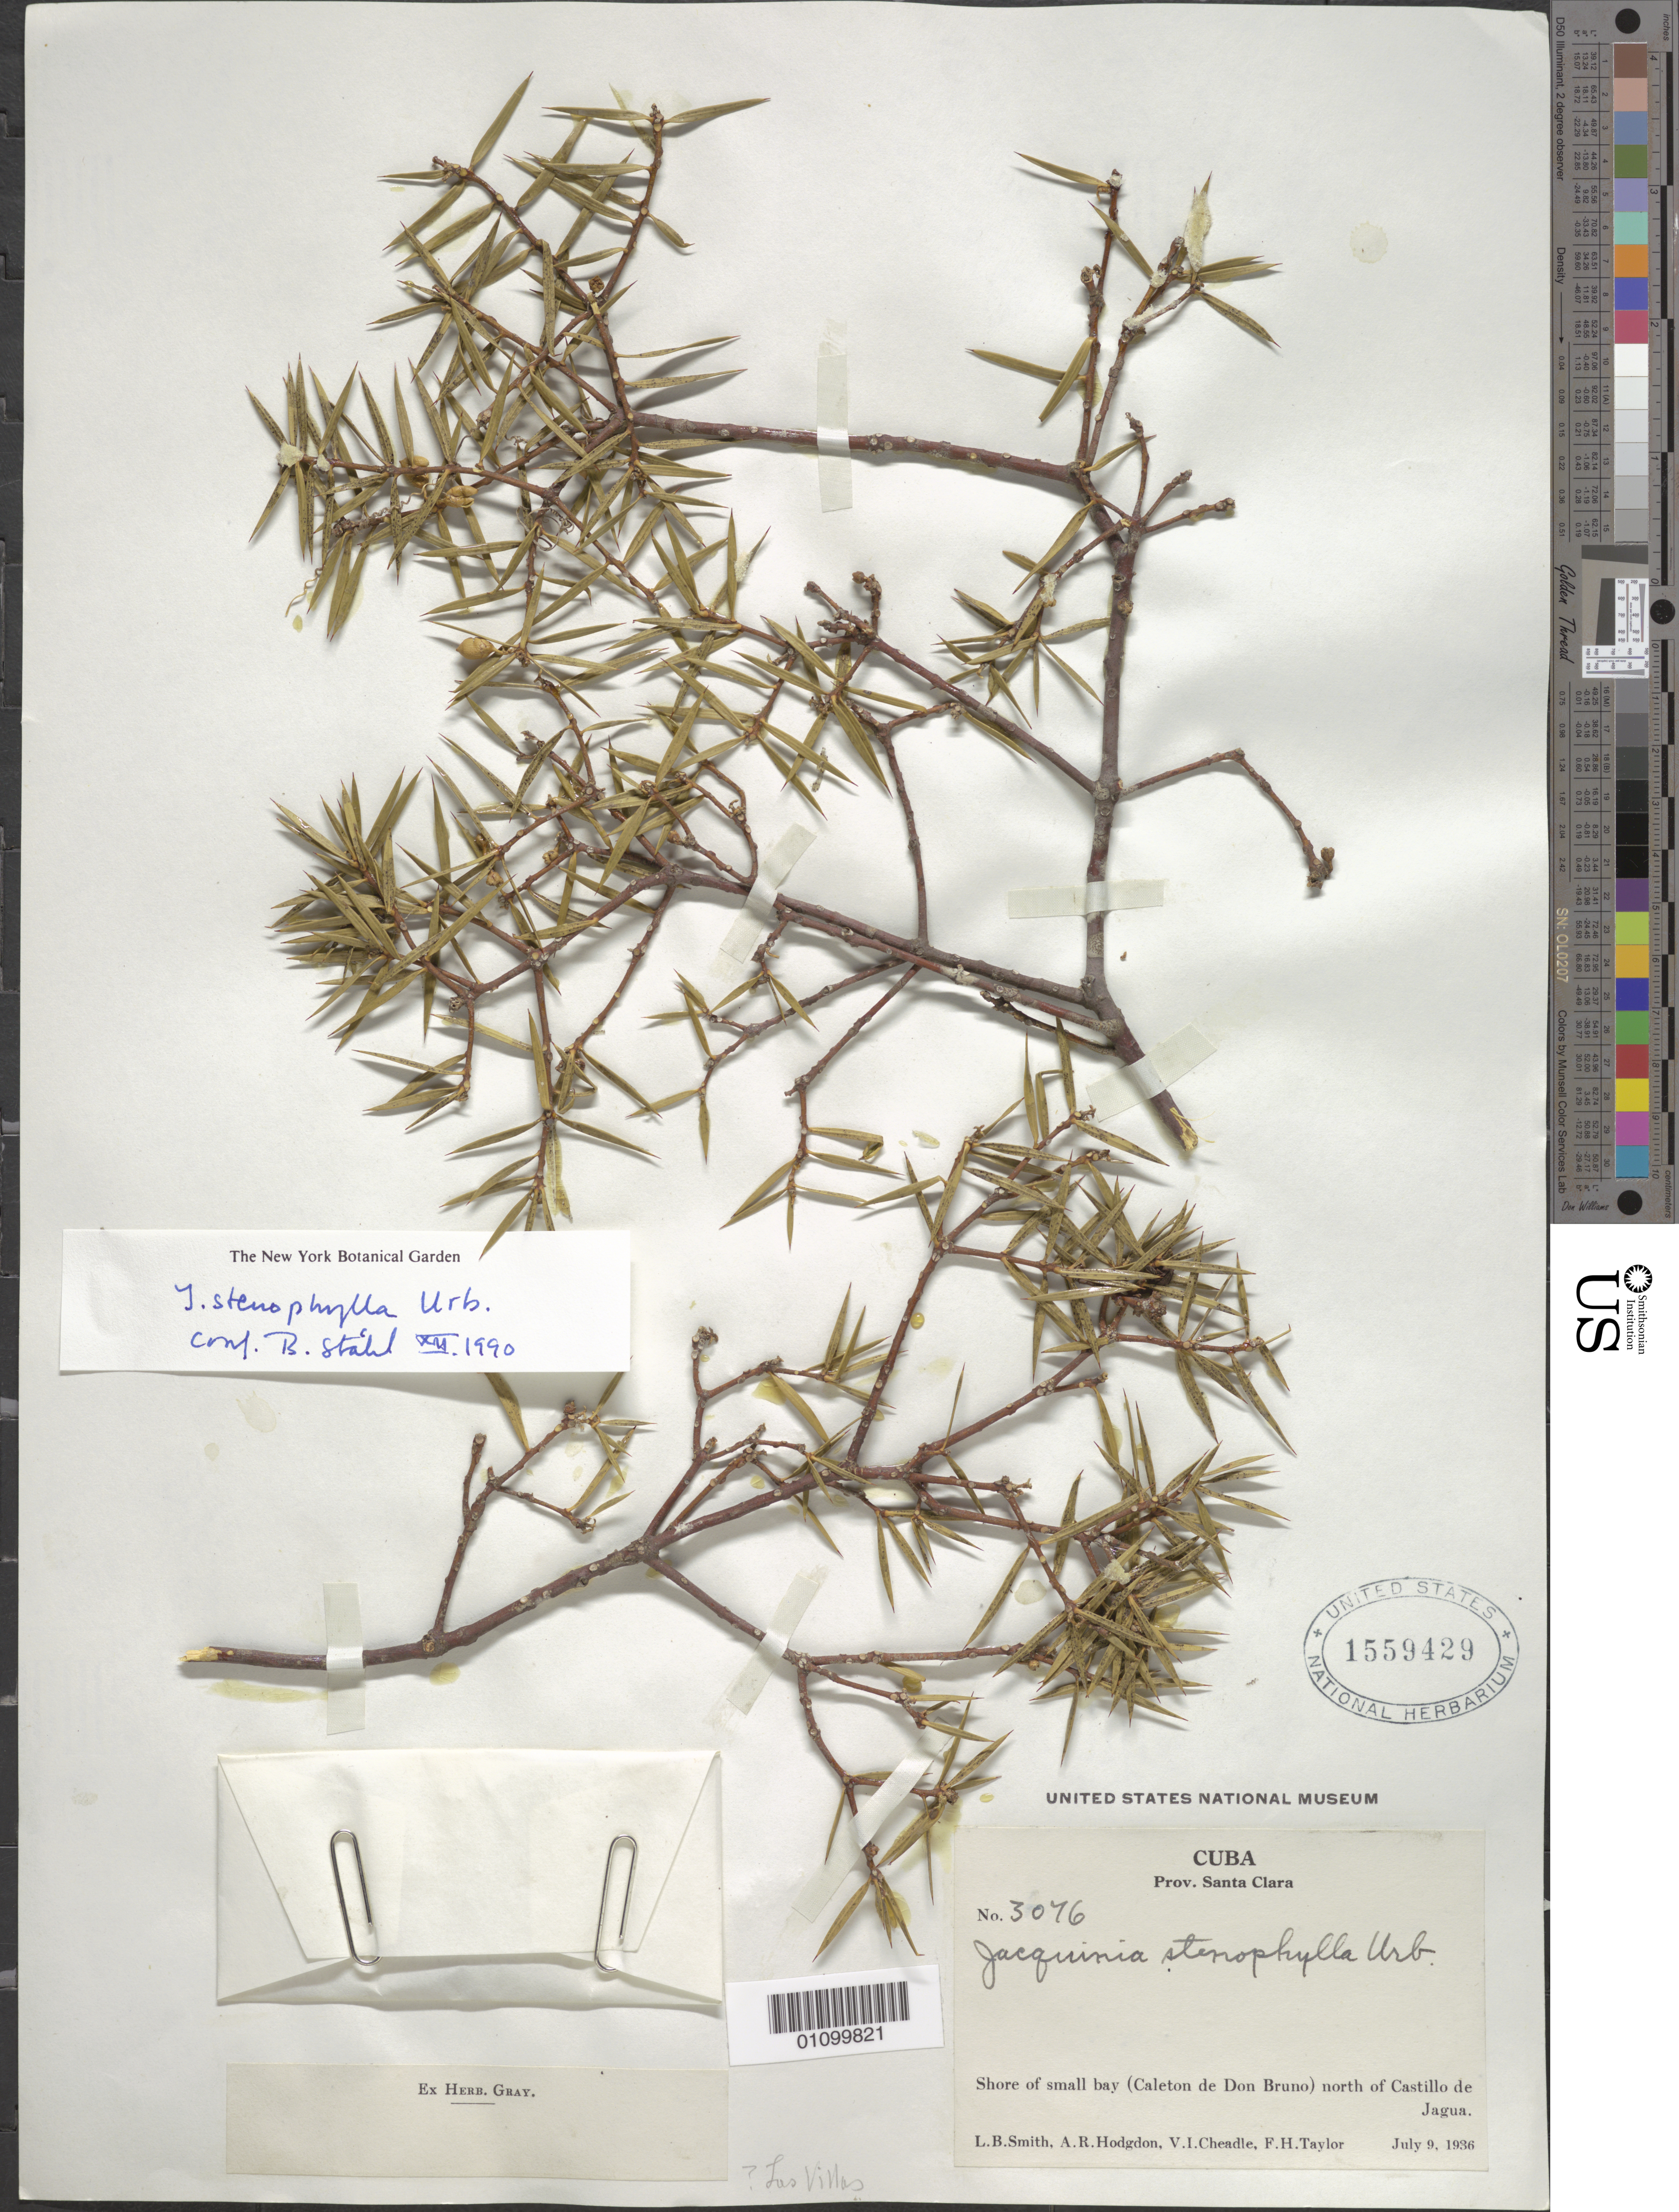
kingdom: Plantae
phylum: Tracheophyta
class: Magnoliopsida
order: Ericales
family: Primulaceae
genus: Jacquinia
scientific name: Jacquinia stenophylla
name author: Urb.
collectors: L. Smith, A. R. Hodgdon, V. I. Cheadle & F. H. Taylor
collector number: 3076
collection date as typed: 09 Jul 1936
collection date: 1936-07-09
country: Cuba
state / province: Villa Clara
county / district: Santa Clara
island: Cuba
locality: Shore of small bay, Caleton de Don Bruno, N of Castillo de Jagun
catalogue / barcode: US 1559429